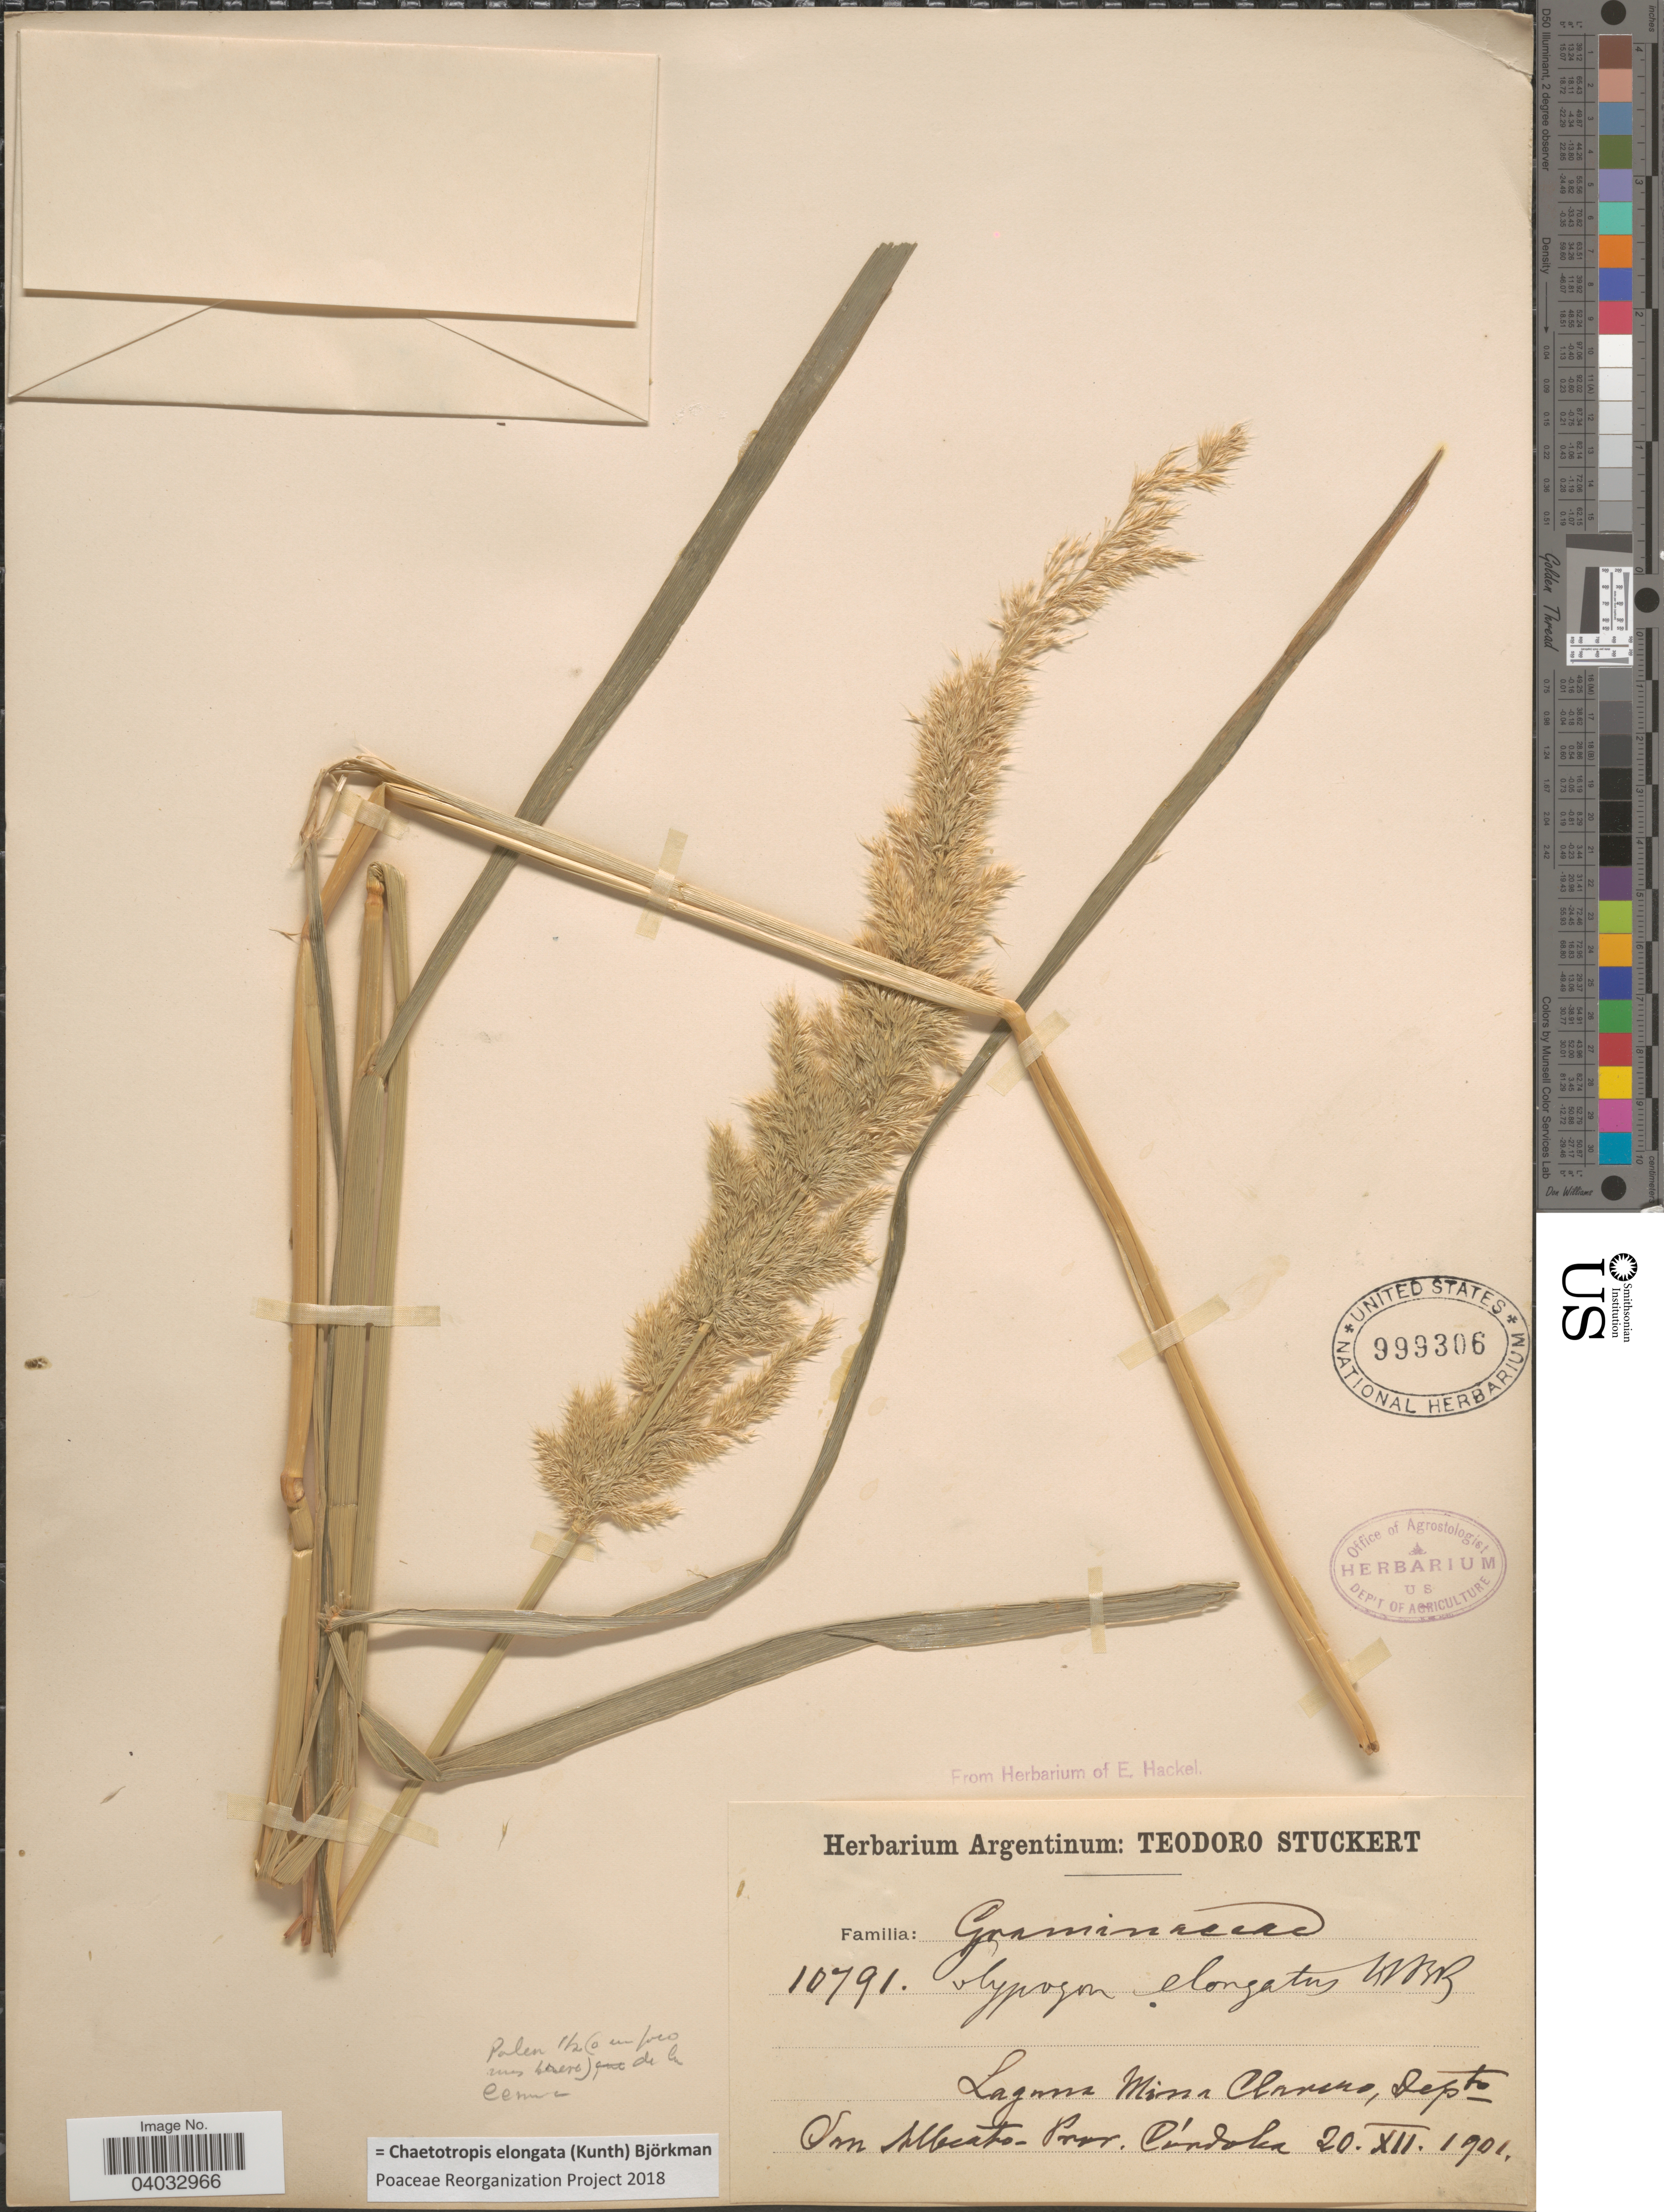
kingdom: Plantae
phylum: Tracheophyta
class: Liliopsida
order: Poales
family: Poaceae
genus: Chaetotropis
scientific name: Chaetotropis elongata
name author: (Kunth) Björkman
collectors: T. Stuckert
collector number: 10791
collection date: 1901-12-20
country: Argentina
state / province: Cordoba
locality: Laguna Mina Clareno, Depto San Alberto.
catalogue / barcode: US 999306